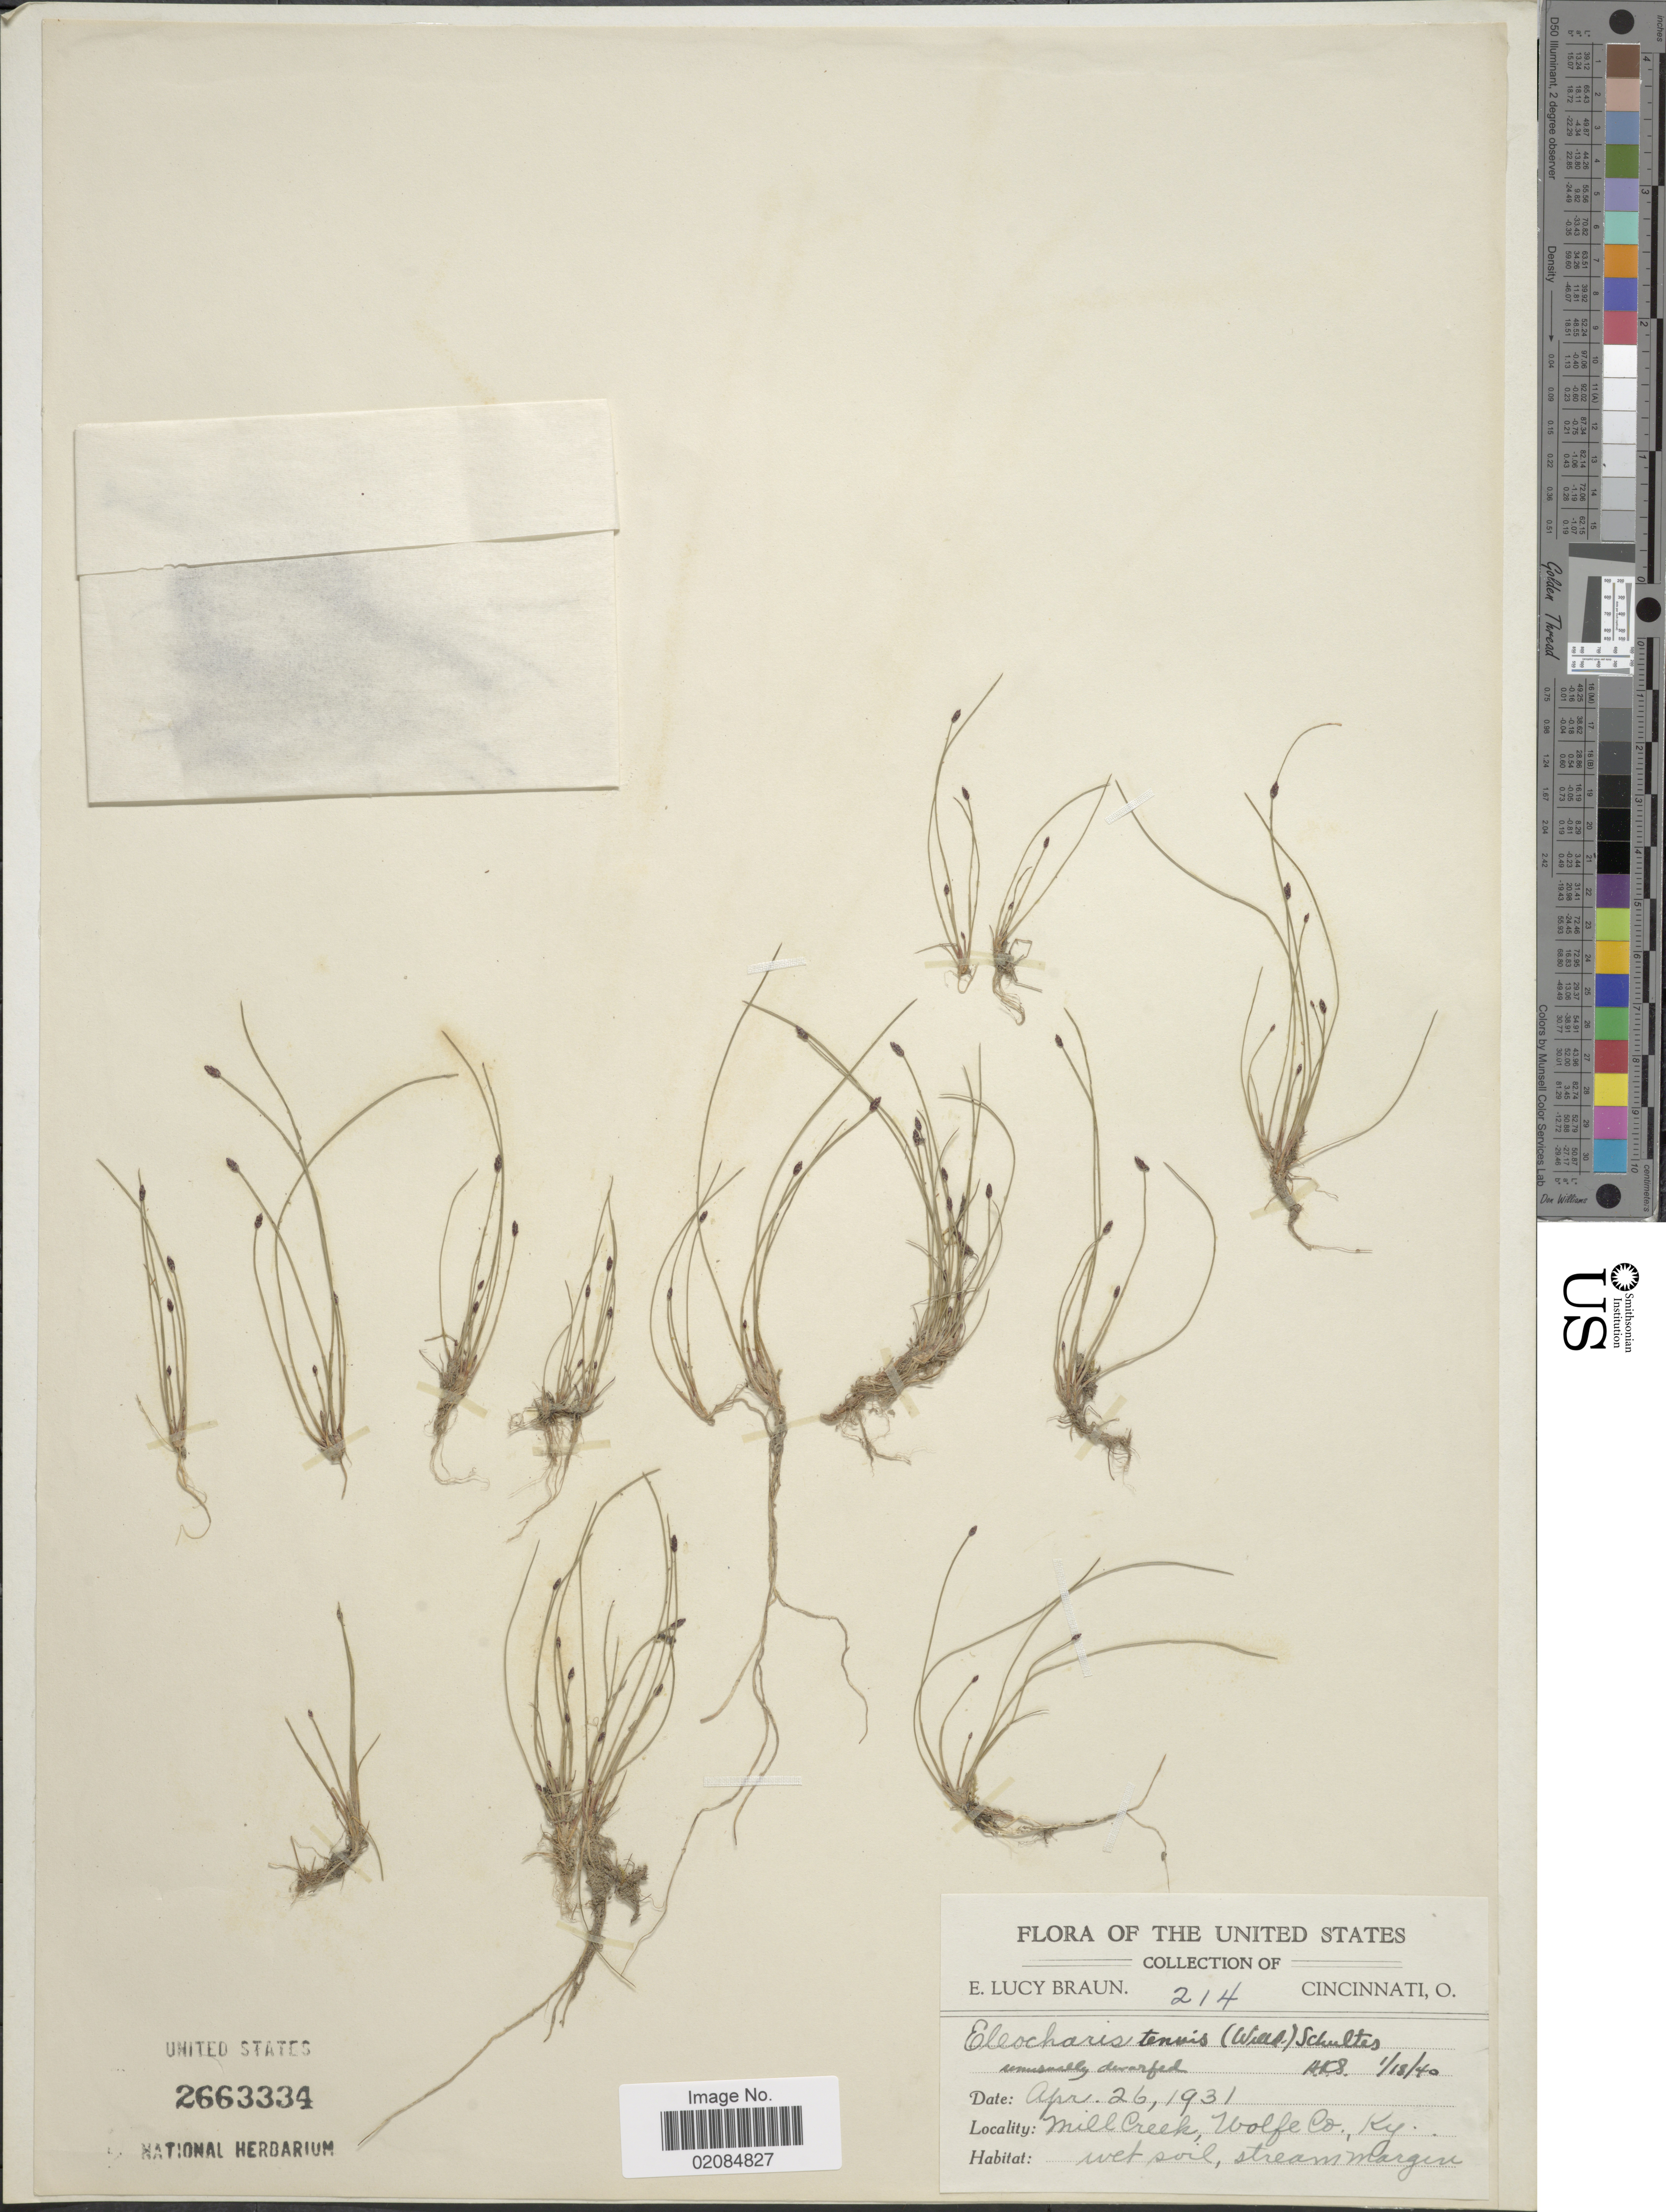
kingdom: Plantae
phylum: Tracheophyta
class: Liliopsida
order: Poales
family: Cyperaceae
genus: Eleocharis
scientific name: Eleocharis tenuis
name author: (Willd.) Schult.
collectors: E. L. Braun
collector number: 214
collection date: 1931-04-26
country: United States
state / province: Kentucky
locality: Mill Creek, Wolfe Co., Ky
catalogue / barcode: US 2663334